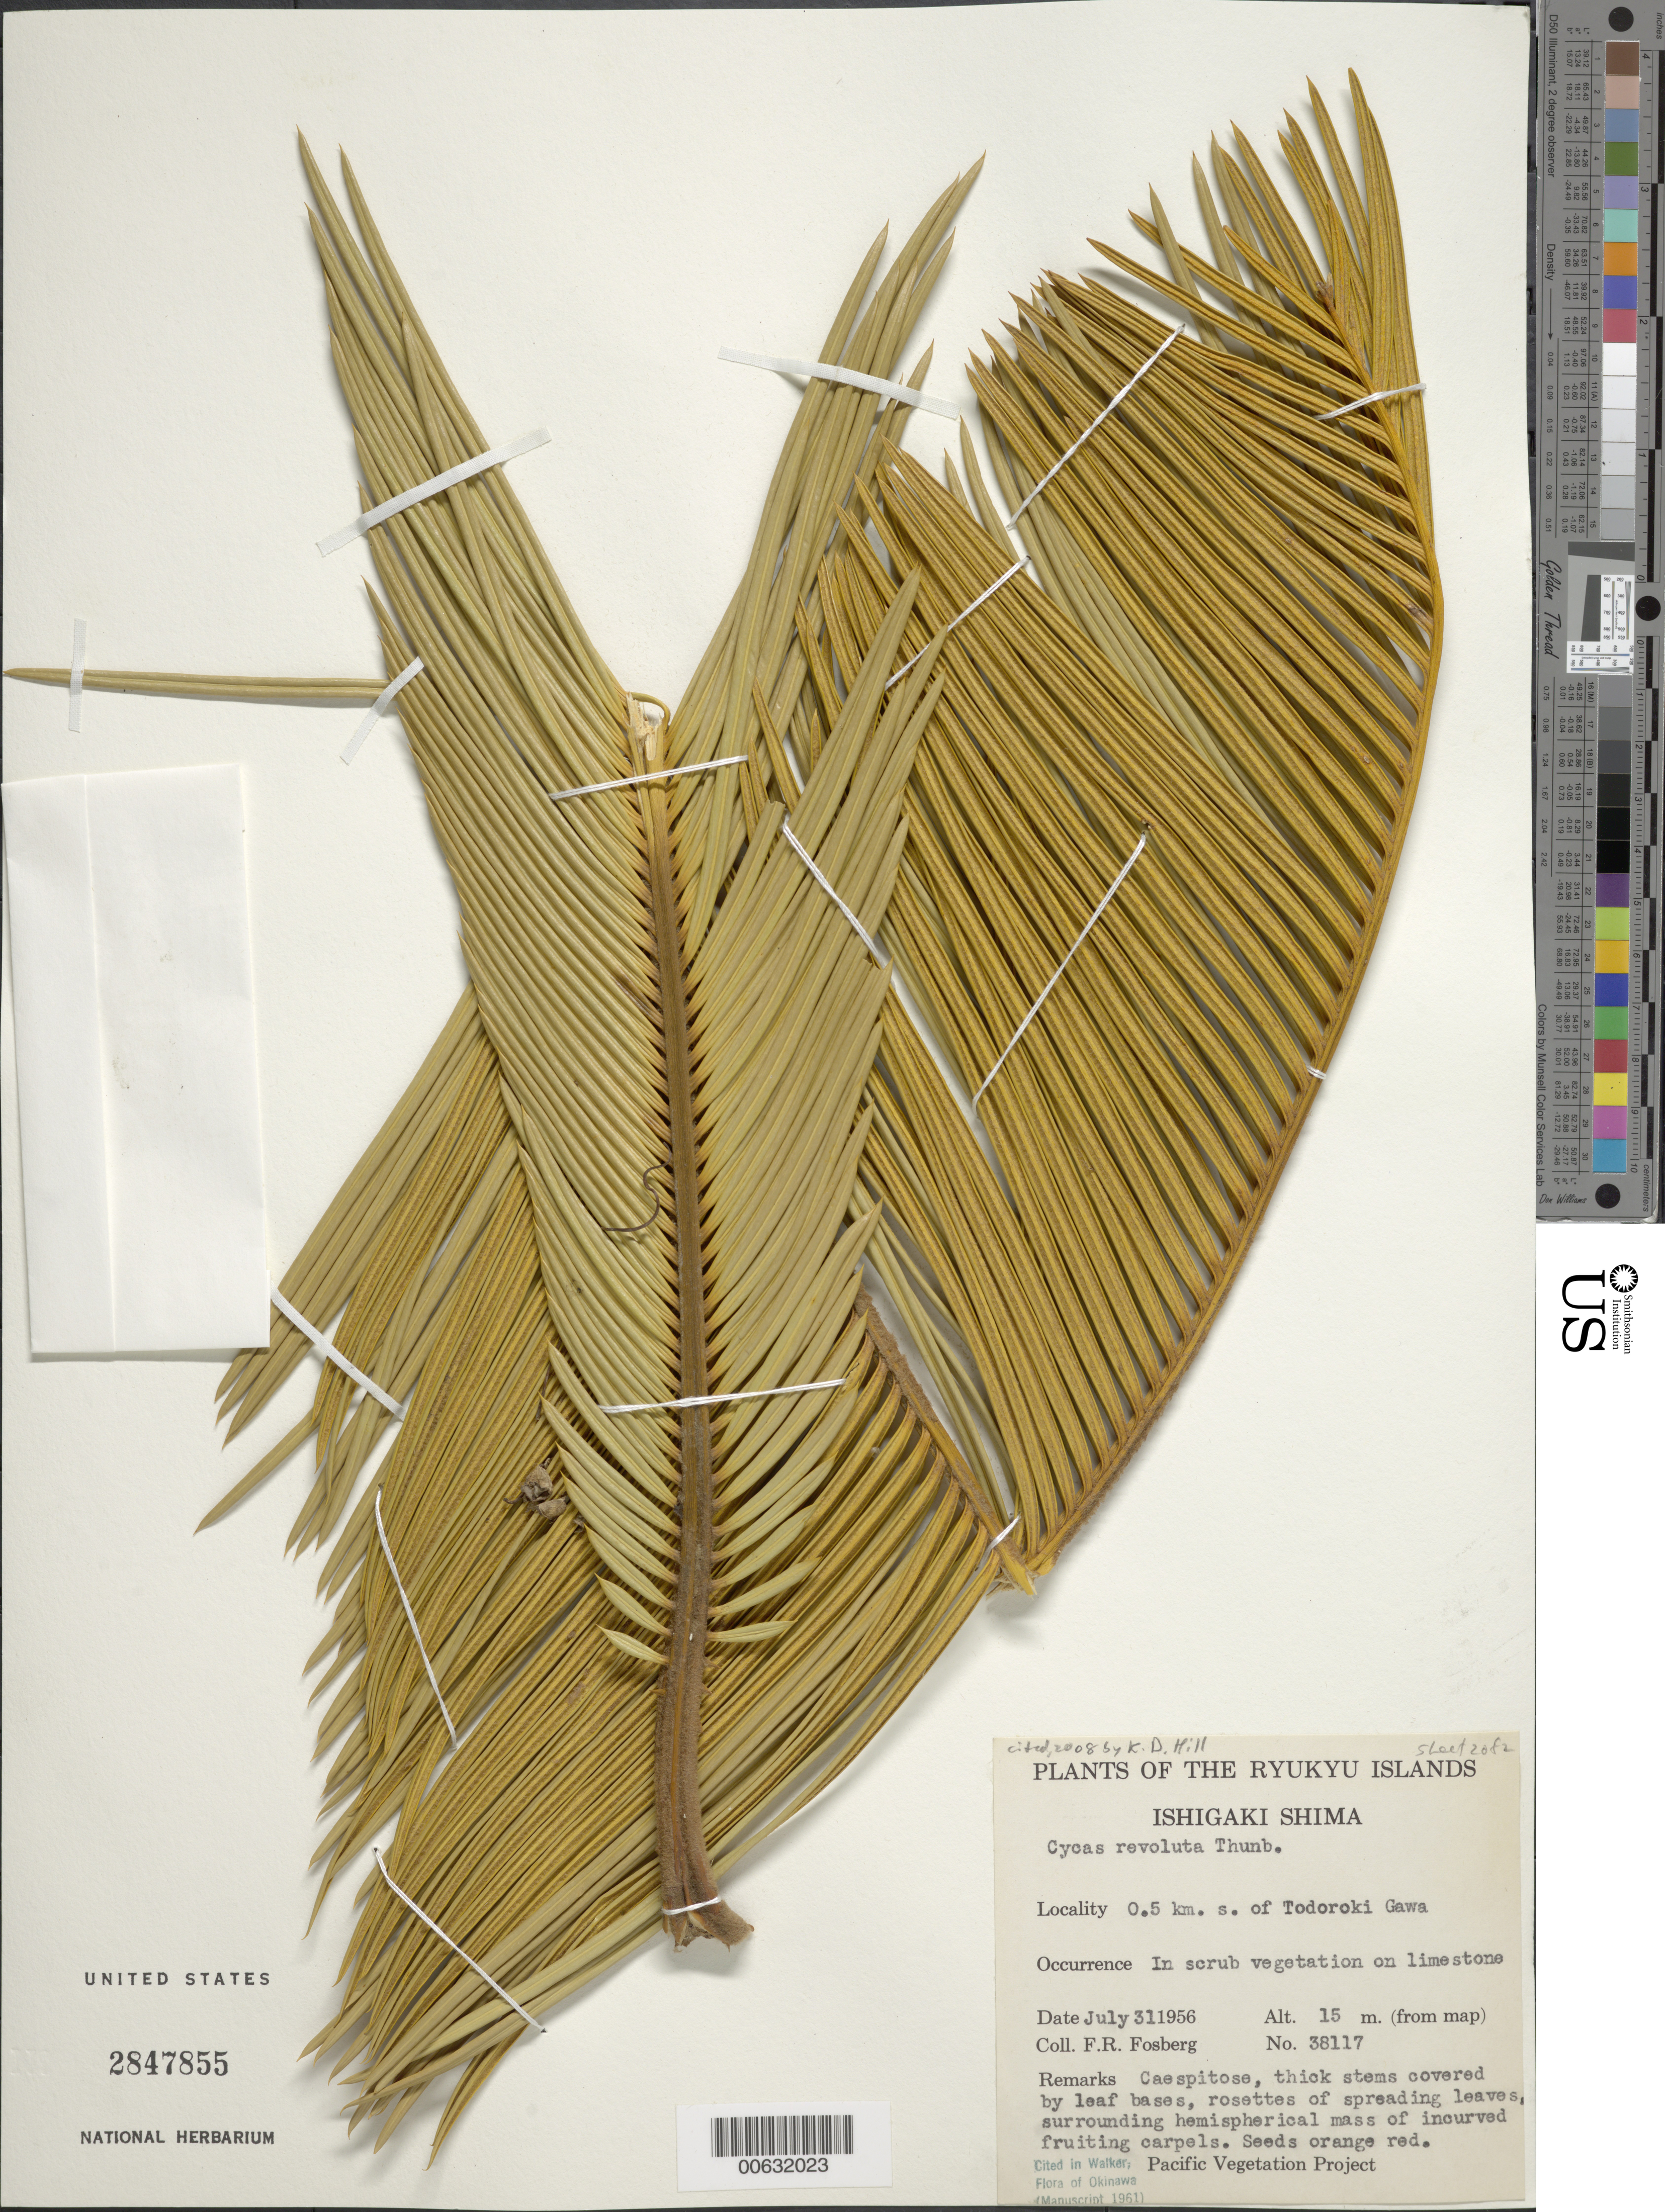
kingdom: Plantae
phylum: Tracheophyta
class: Cycadopsida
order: Cycadales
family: Cycadaceae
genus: Cycas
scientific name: Cycas revoluta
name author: Thunb.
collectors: F. R. Fosberg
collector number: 38117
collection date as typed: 31 Jul 1956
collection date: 1956-07-31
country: Japan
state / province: Okinawa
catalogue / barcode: US 2847855